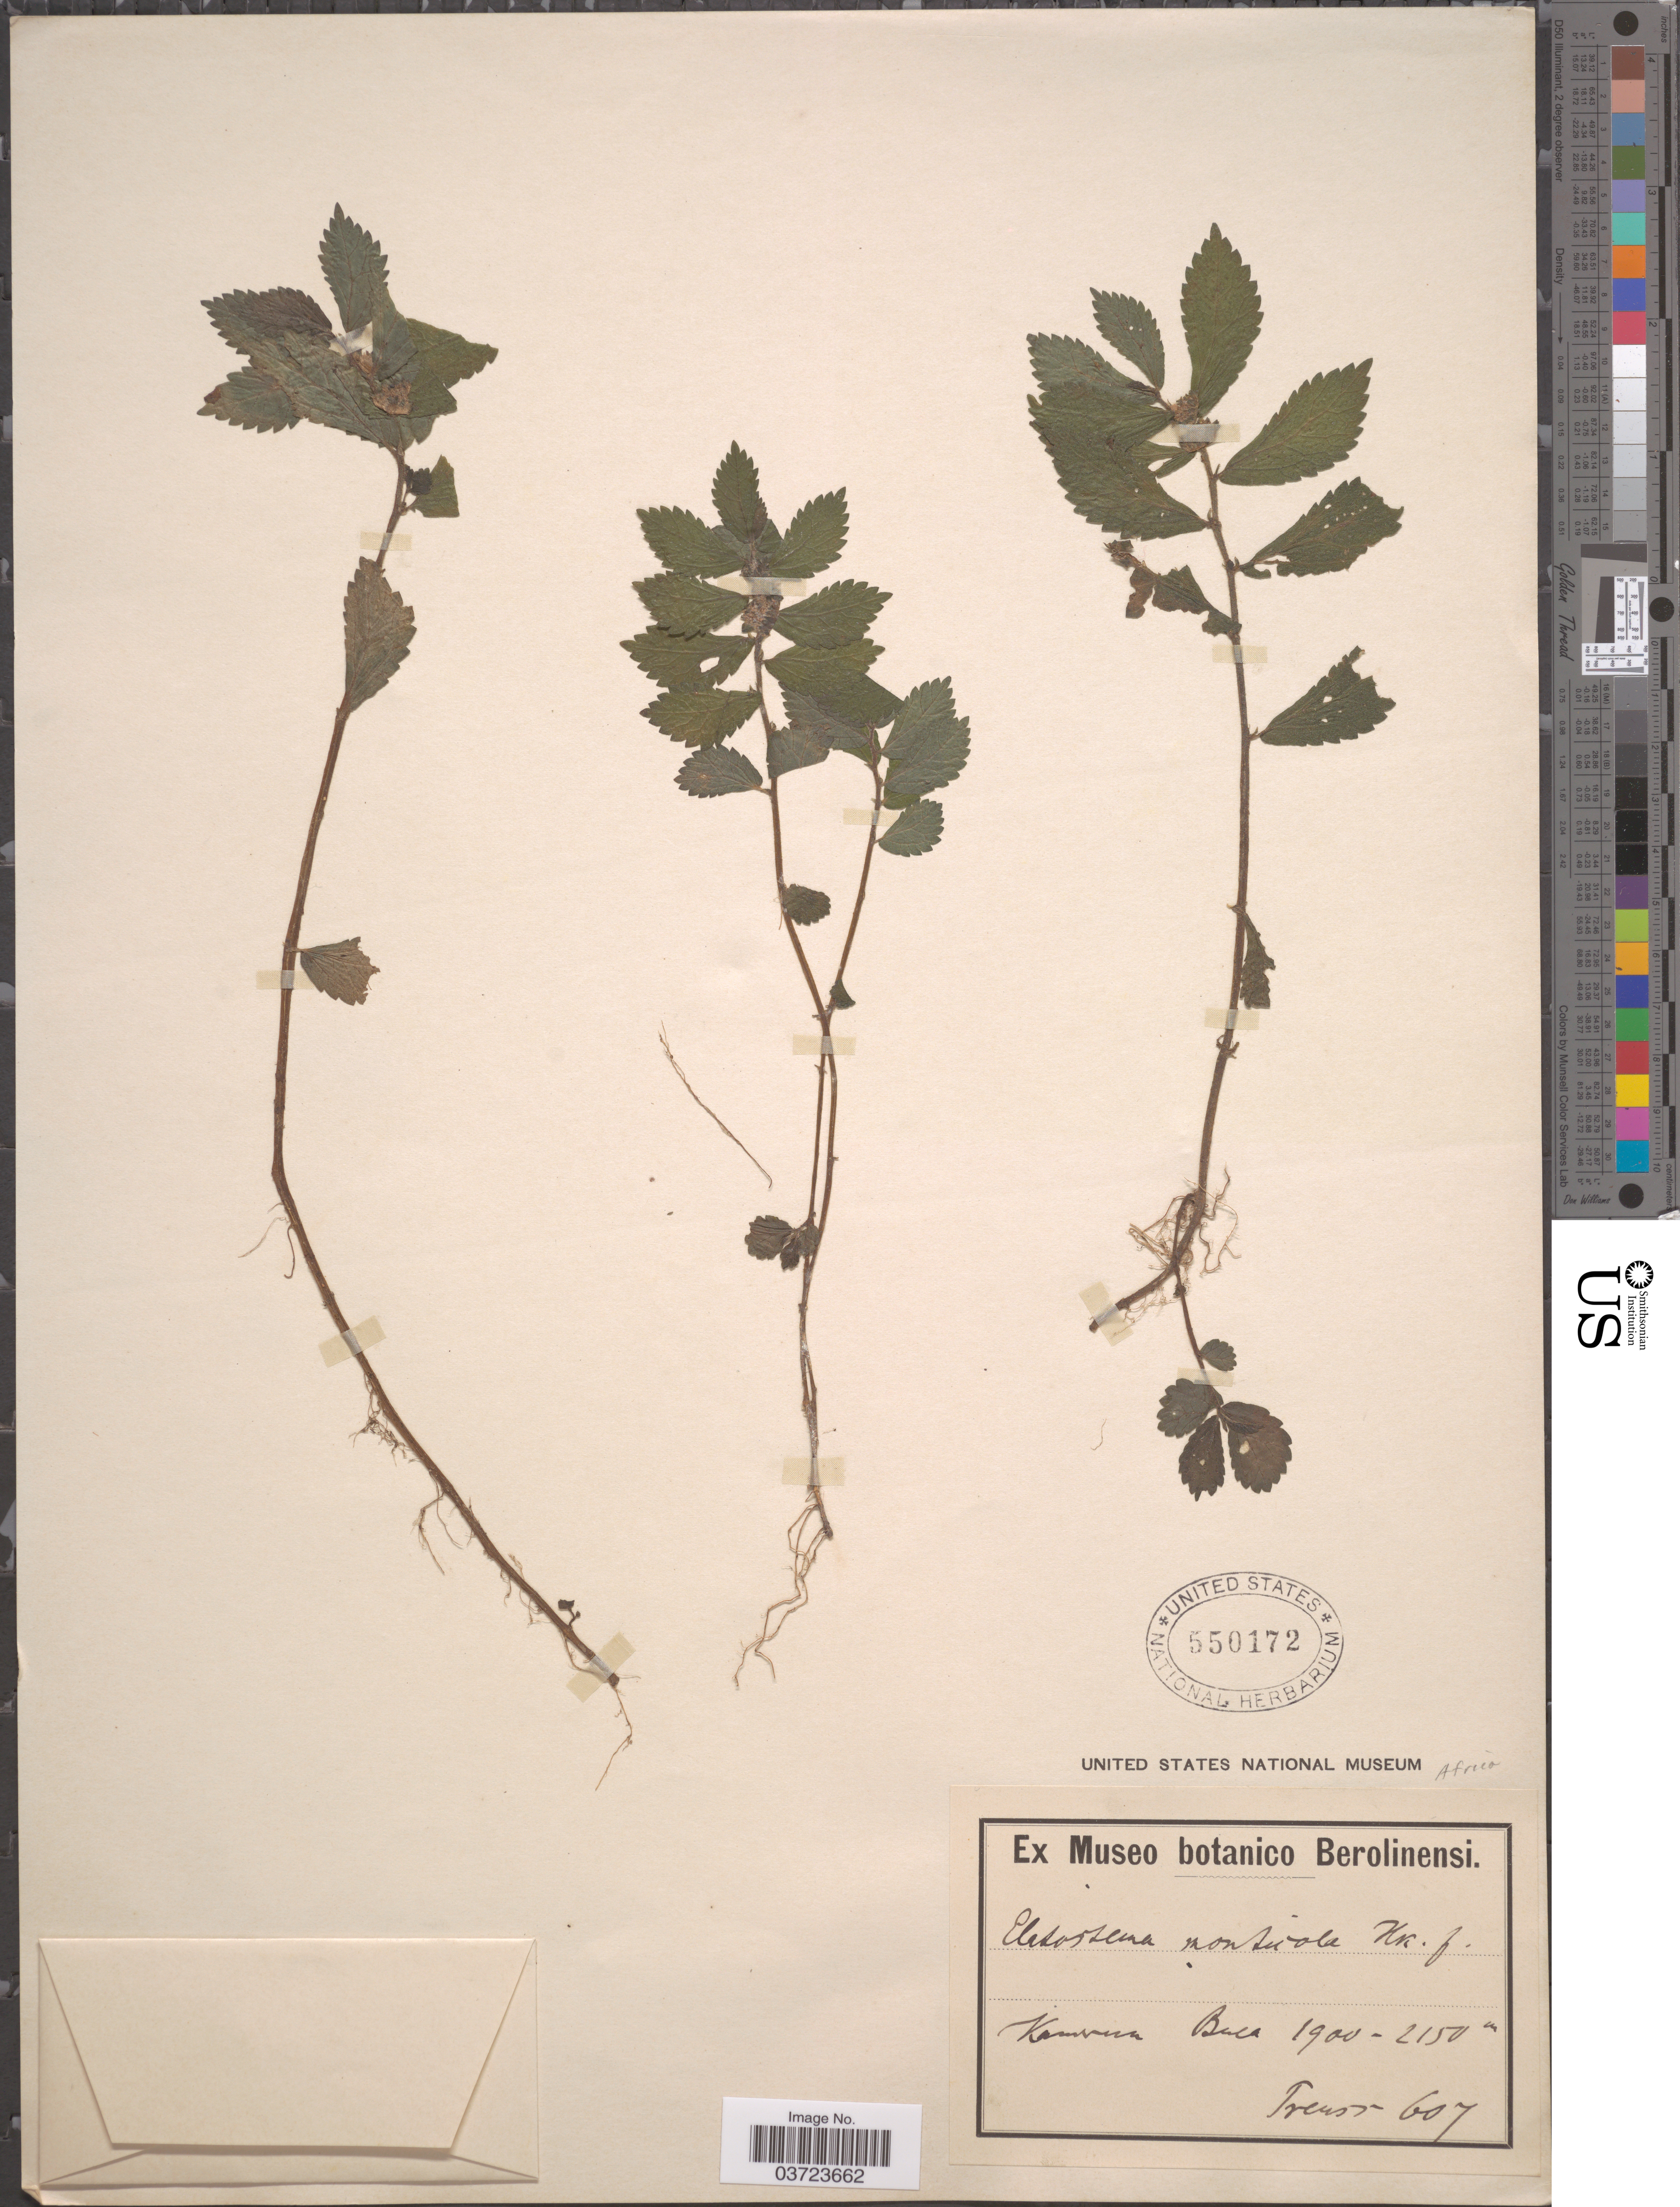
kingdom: Plantae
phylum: Tracheophyta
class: Magnoliopsida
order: Rosales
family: Urticaceae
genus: Elatostema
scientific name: Elatostema monticola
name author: Hook. f.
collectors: C. Preuss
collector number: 607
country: Cameroon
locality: Africa. Kamerun Buea.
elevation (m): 1900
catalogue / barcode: US 550172